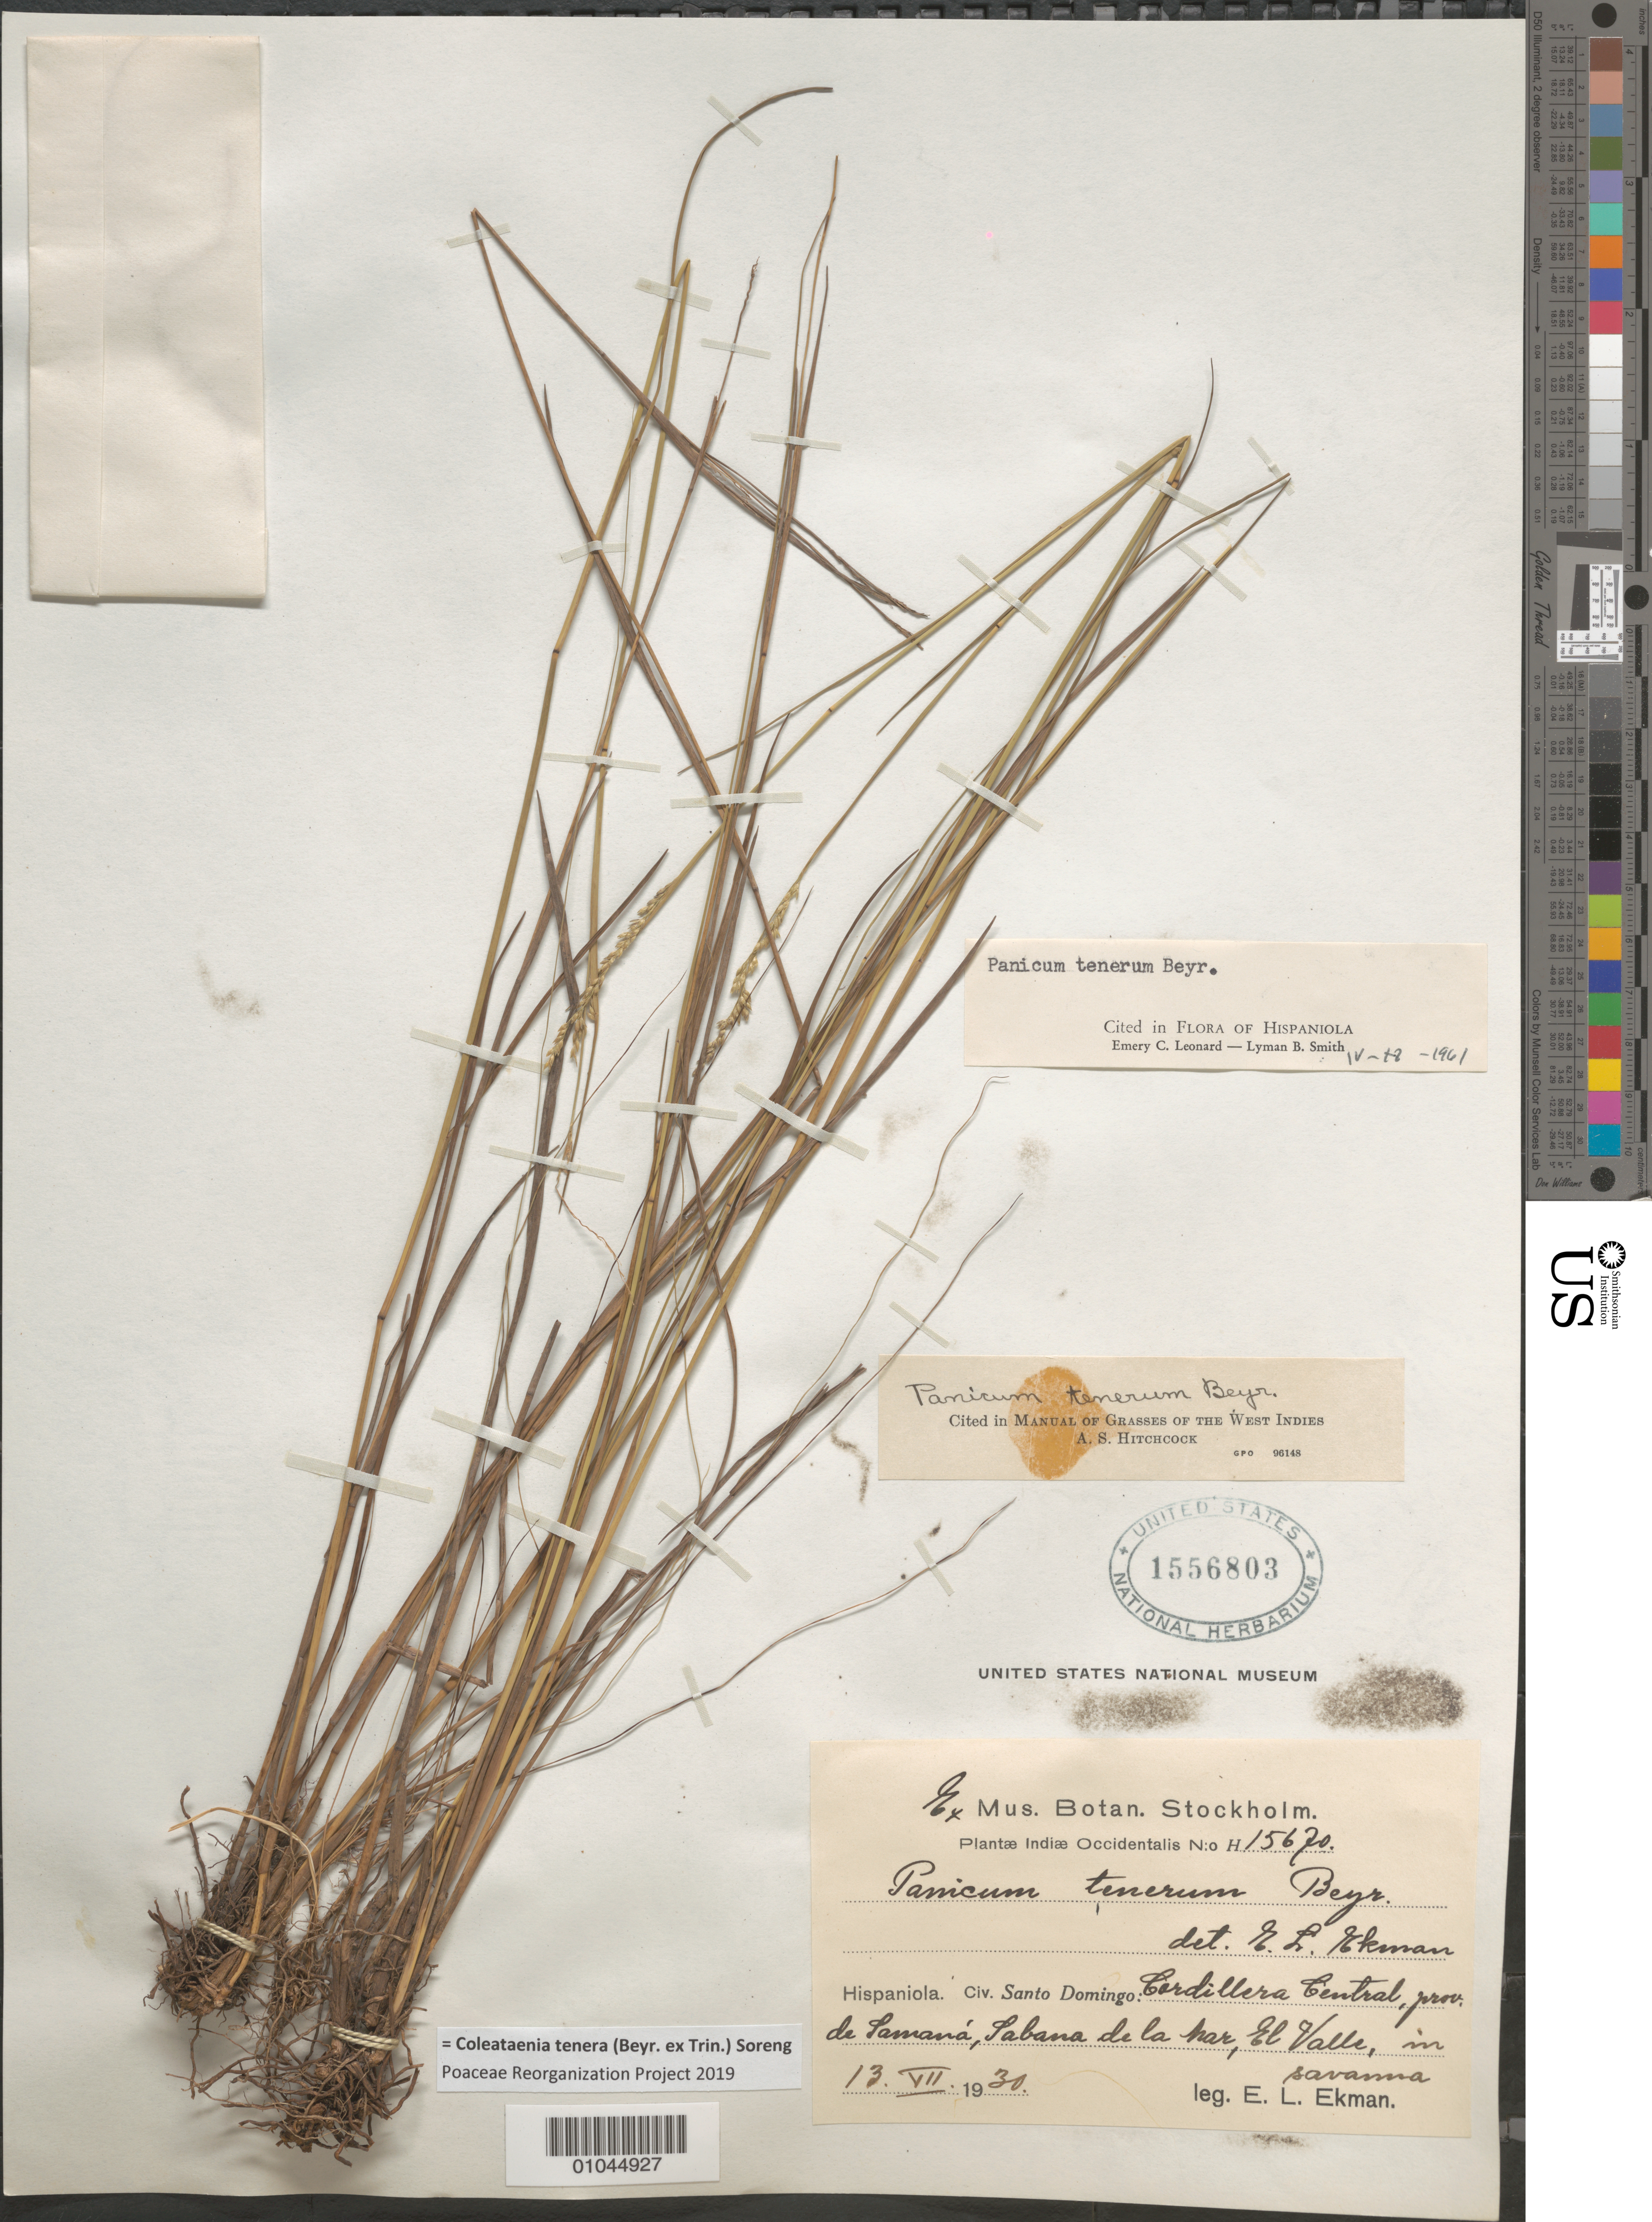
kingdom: Plantae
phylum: Tracheophyta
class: Liliopsida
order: Poales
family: Poaceae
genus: Panicum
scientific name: Panicum tenerum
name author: Beyrich ex Trin.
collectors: E. L. Ekman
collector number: H 15670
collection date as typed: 13 Jul 1930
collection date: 1930-07-13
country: Dominican Republic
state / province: Samaná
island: Hispaniola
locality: Cordillera Central, Sabana de la Mar, El Valle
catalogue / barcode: US 1556803